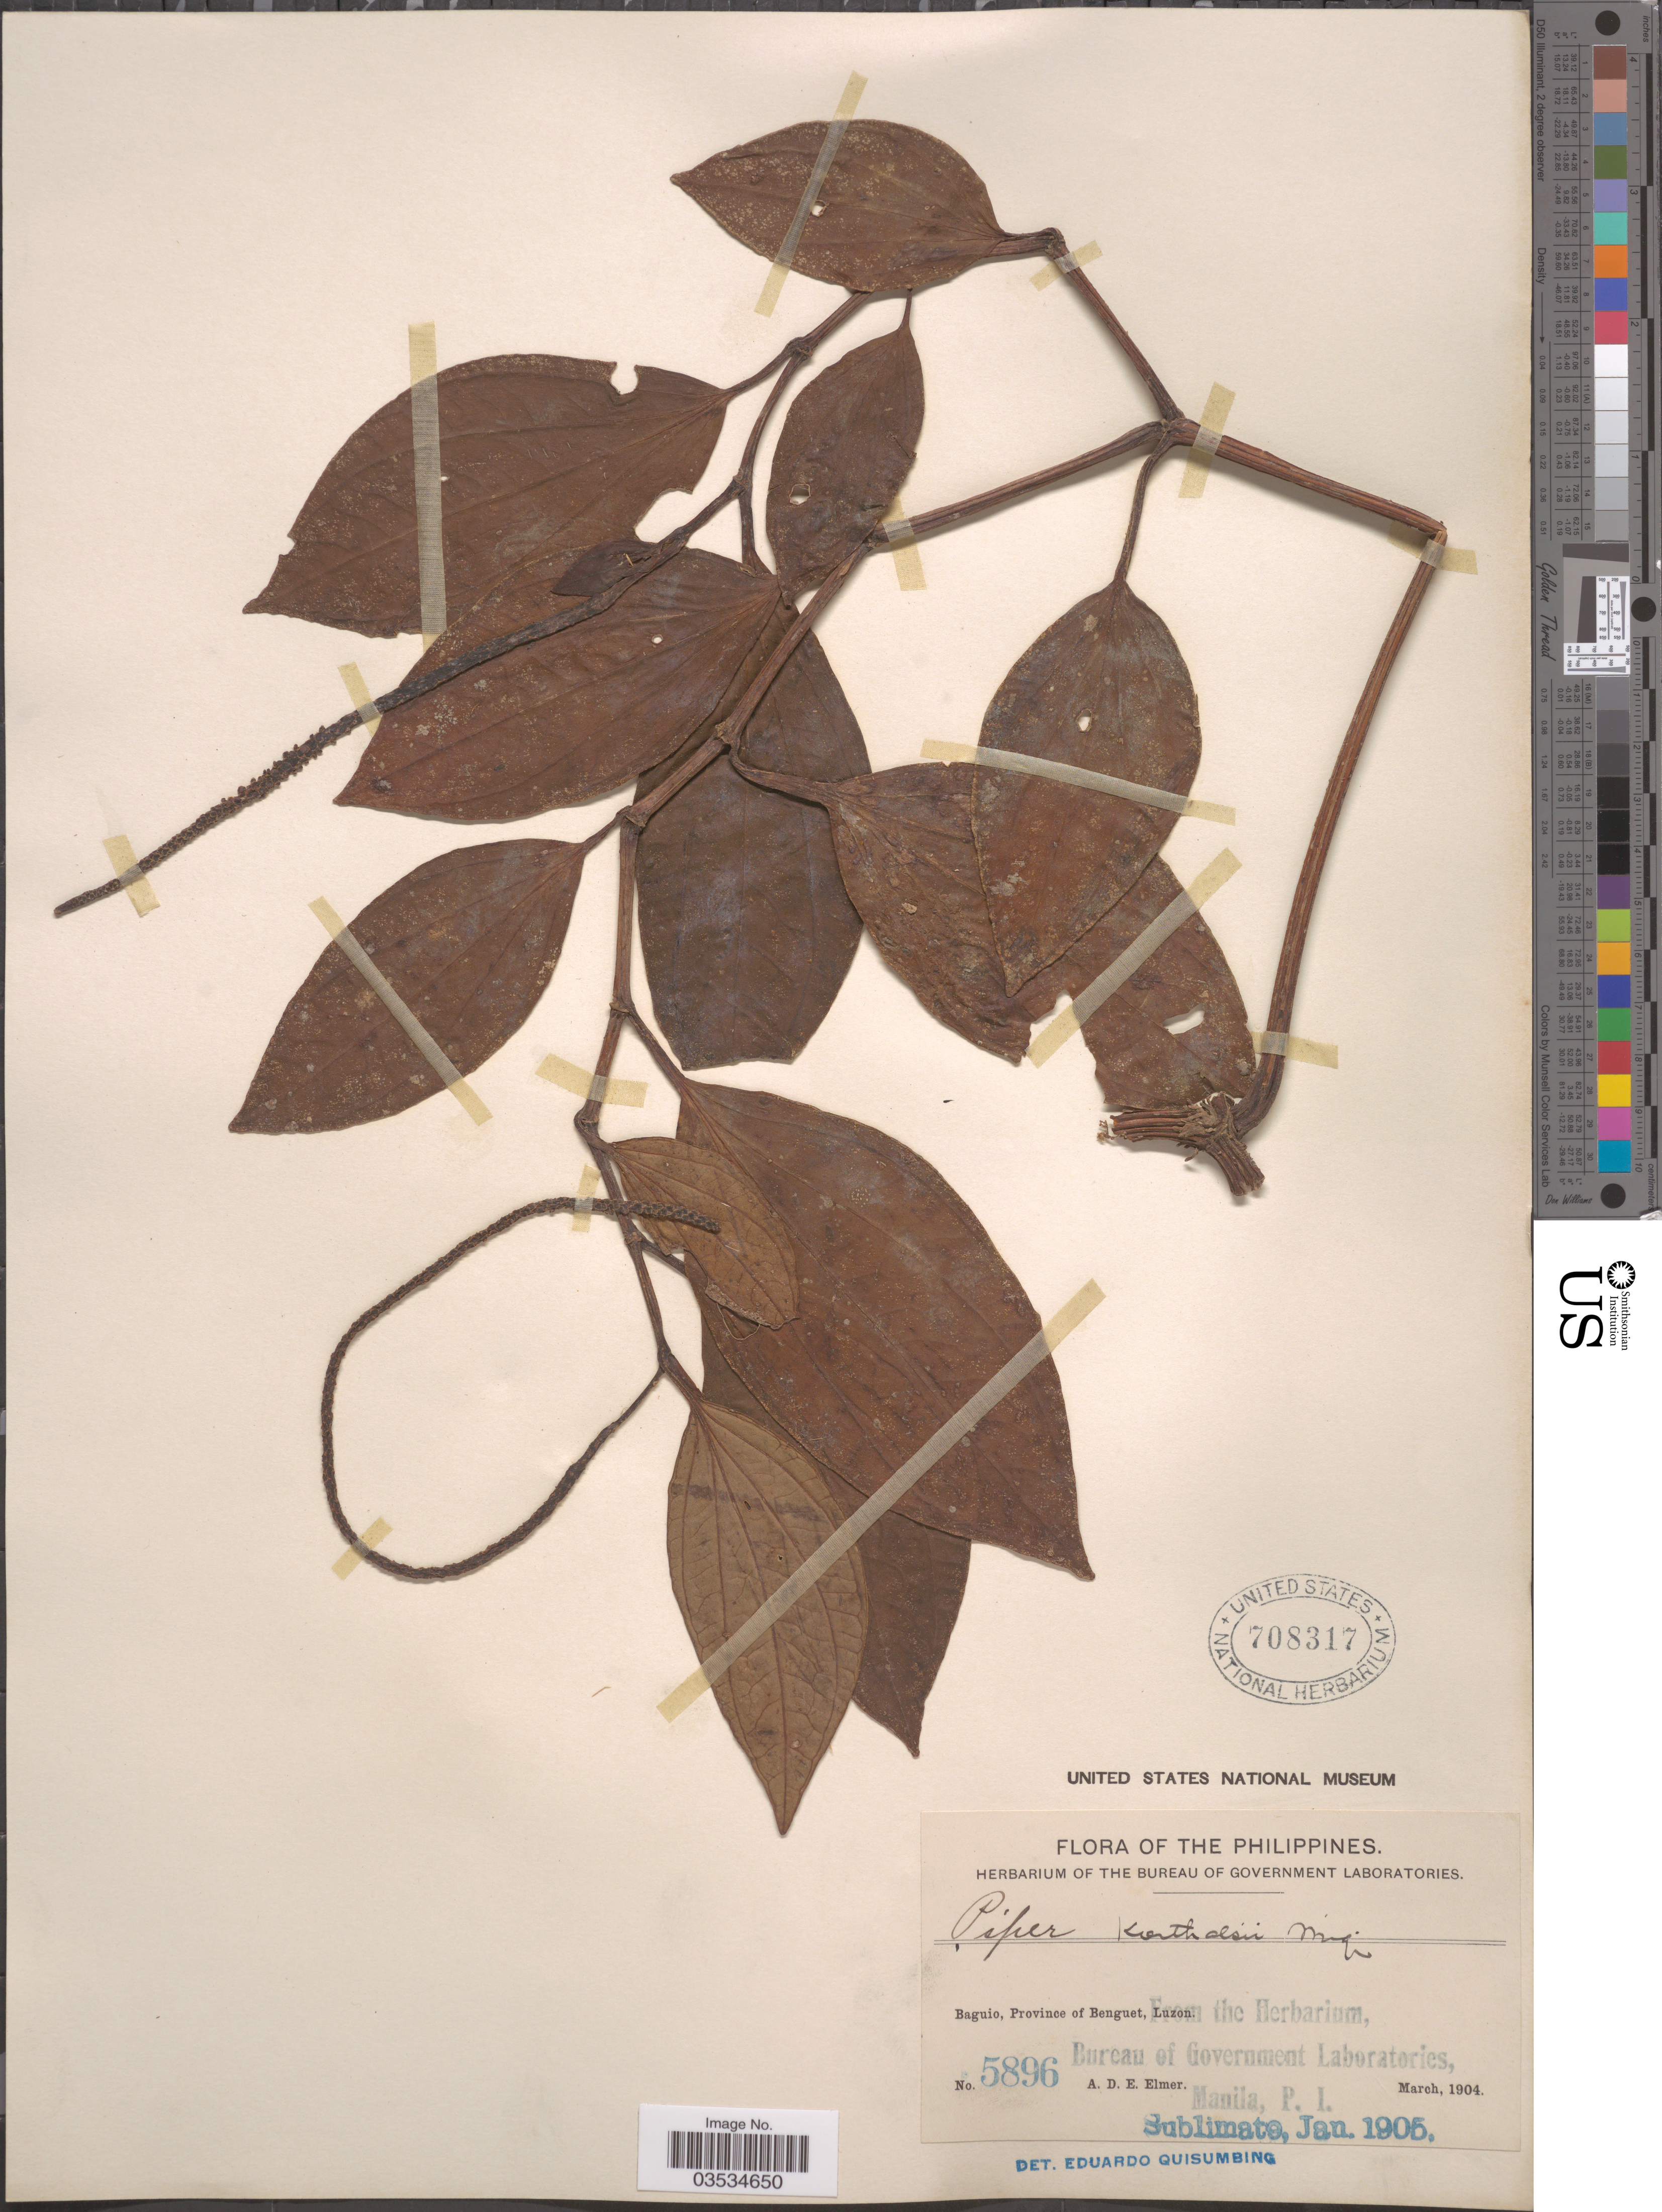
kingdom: Plantae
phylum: Tracheophyta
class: Magnoliopsida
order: Piperales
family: Piperaceae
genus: Piper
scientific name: Piper korthalsii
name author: Blume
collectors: A. D. E. Elmer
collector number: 5896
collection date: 1904-03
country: Philippines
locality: Baguio, Province of Benguet, Luzon.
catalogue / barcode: US 708317